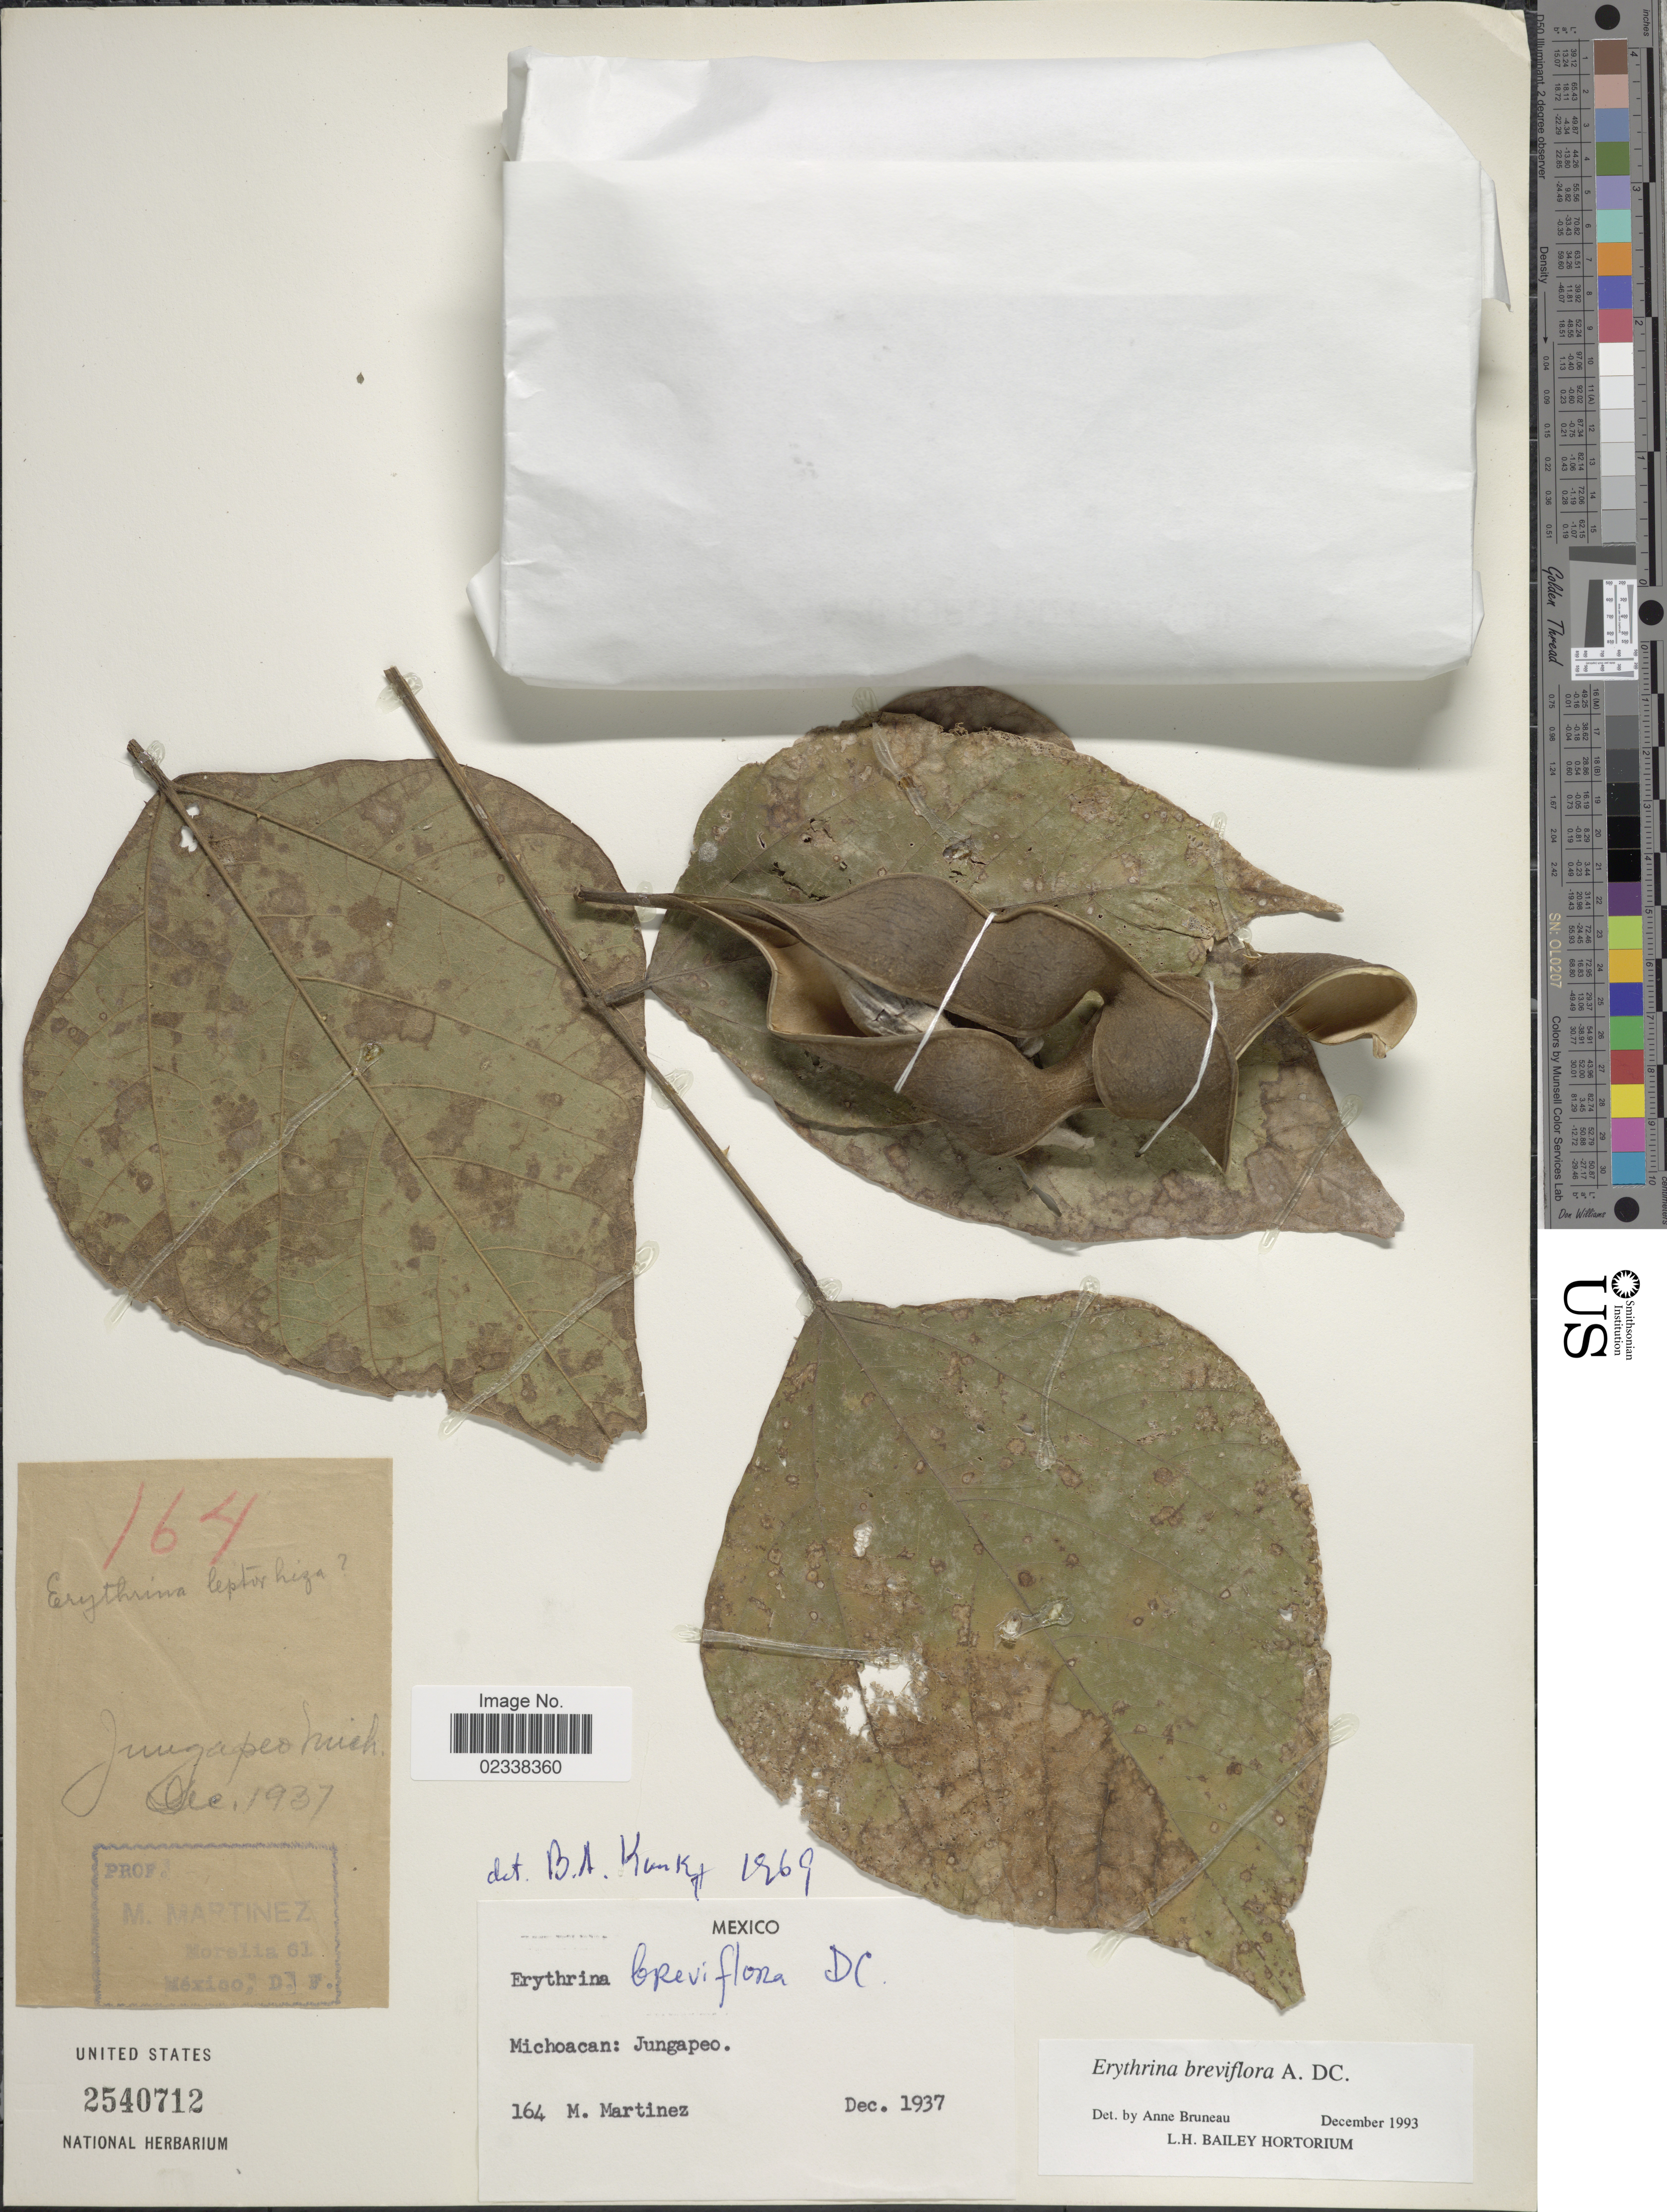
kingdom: Plantae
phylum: Tracheophyta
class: Magnoliopsida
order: Fabales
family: Fabaceae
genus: Erythrina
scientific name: Erythrina breviflora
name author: DC.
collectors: M. Martinez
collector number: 164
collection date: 1937-12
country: Mexico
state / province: Michoacán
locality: Jungapeo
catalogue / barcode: US 2540712